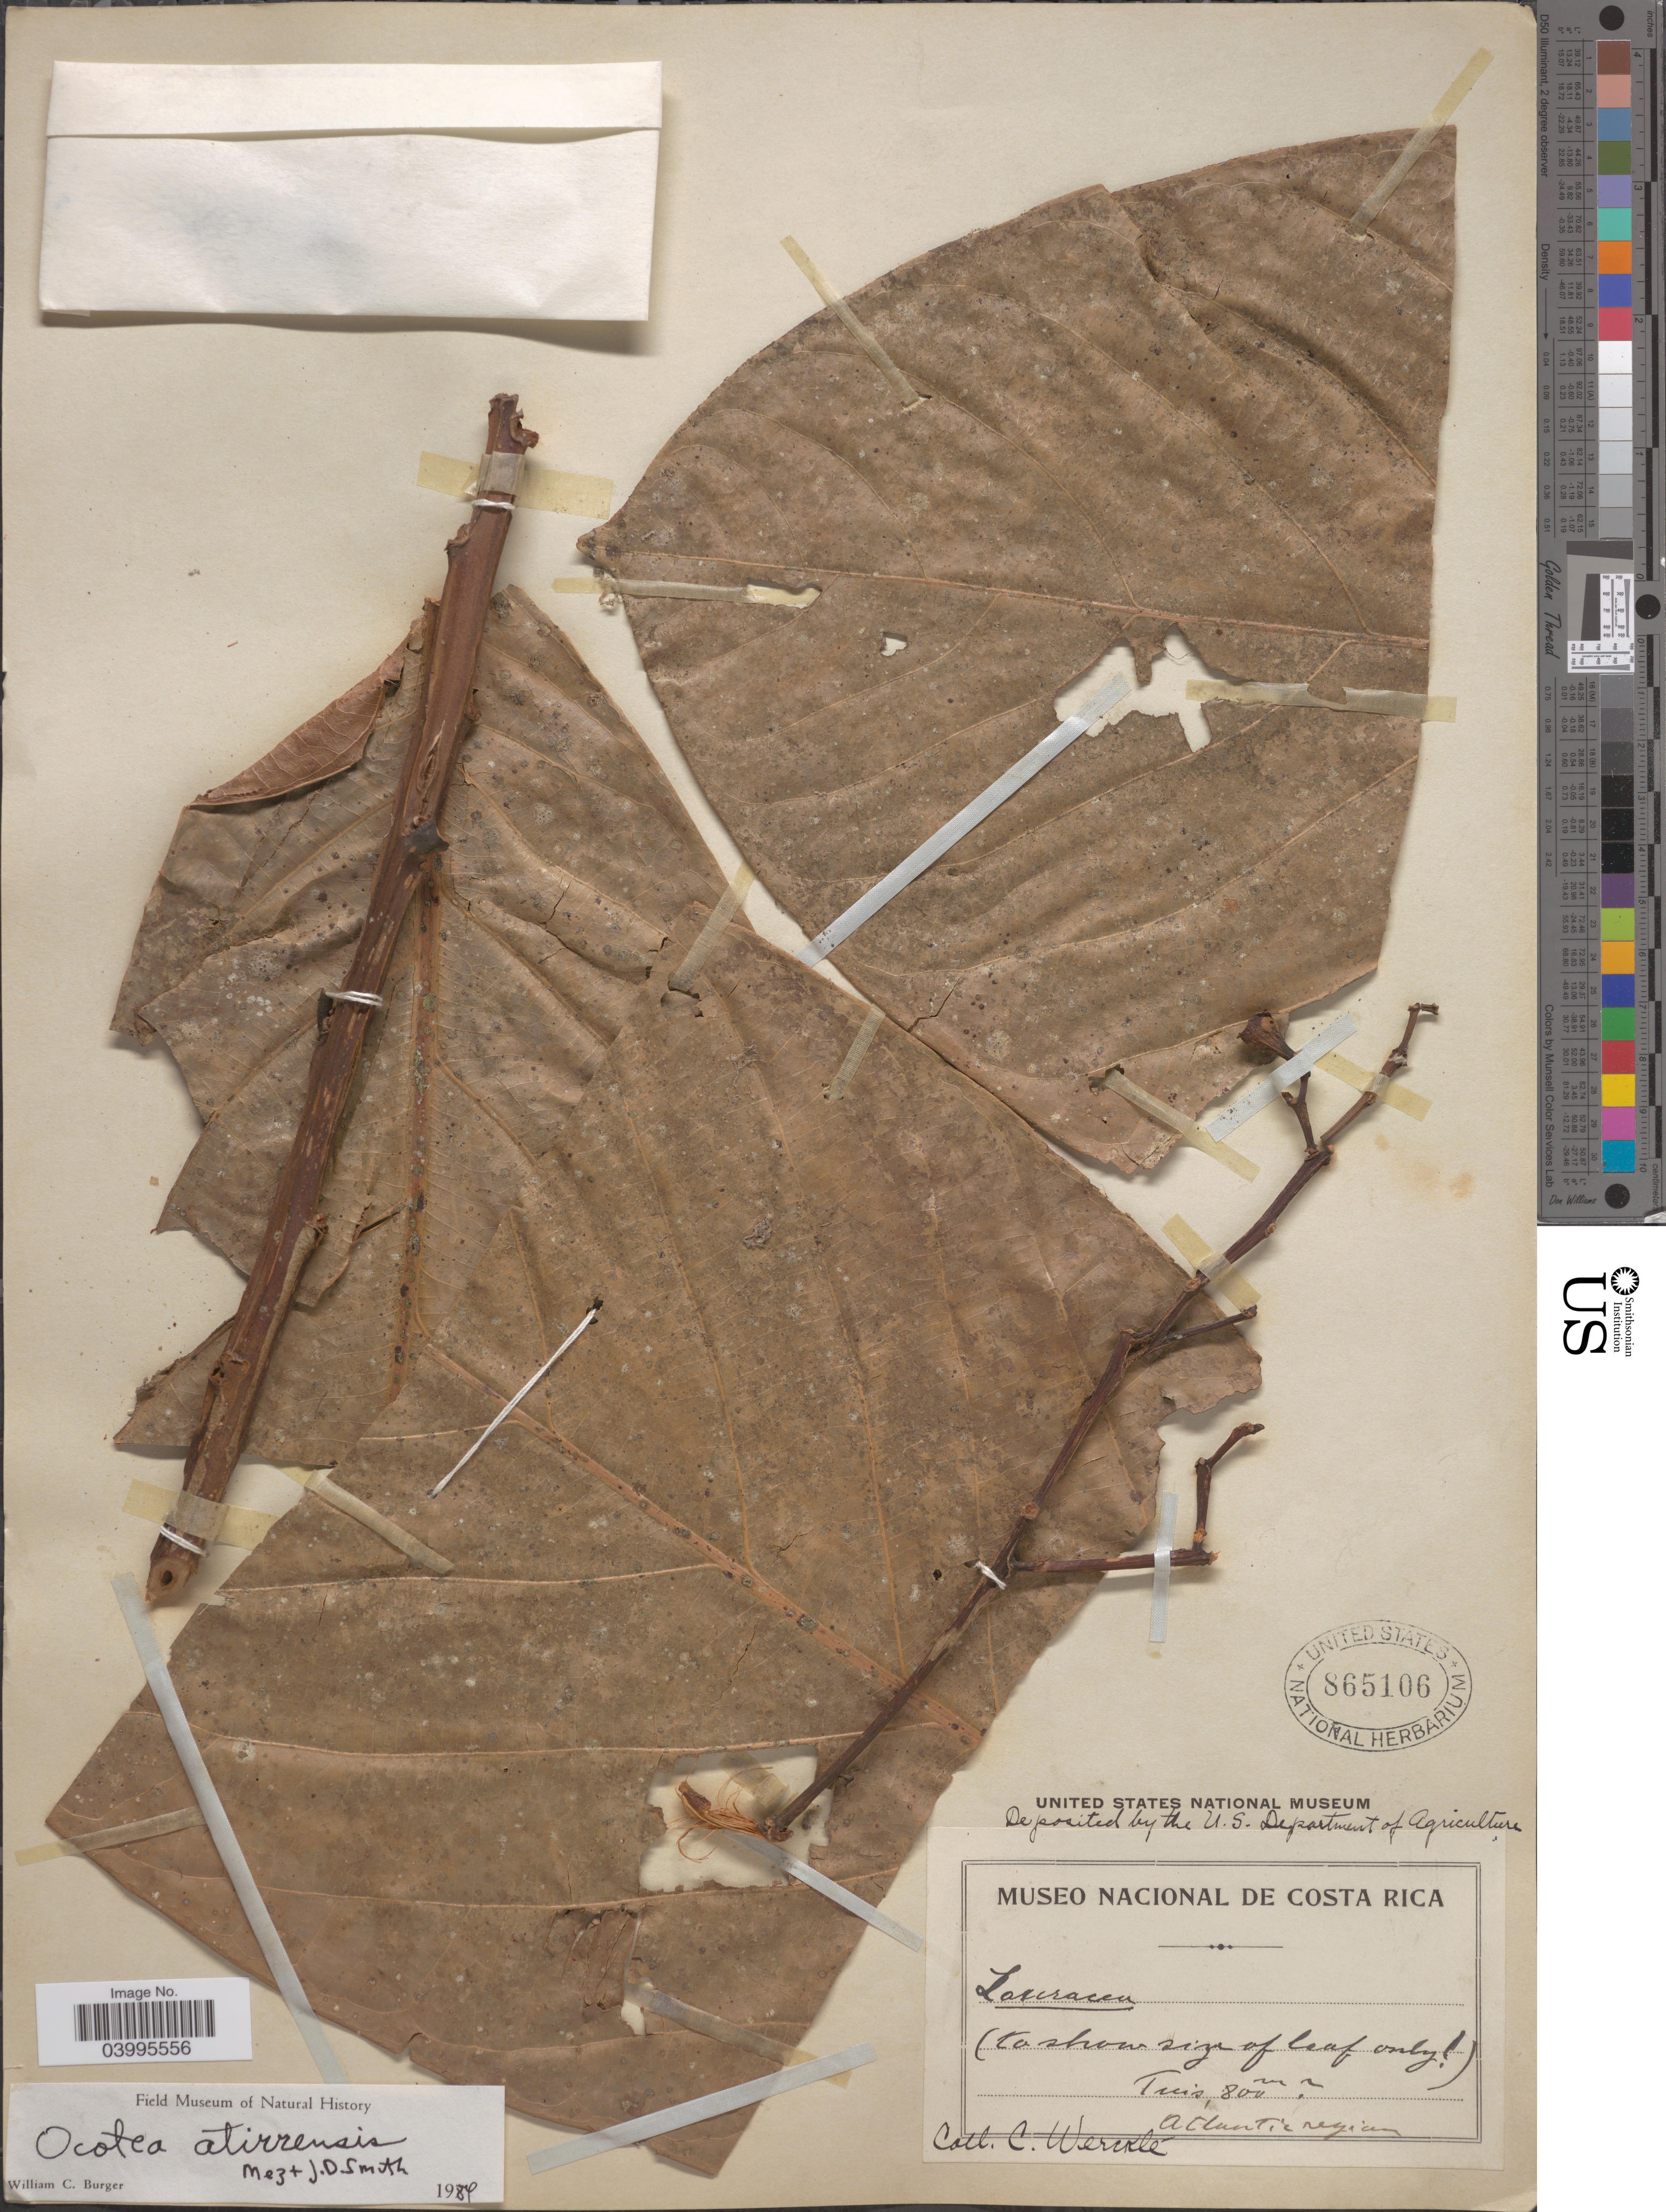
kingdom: Plantae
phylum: Tracheophyta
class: Magnoliopsida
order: Laurales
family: Lauraceae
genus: Ocotea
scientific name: Ocotea atirrensis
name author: Mez & Donn. Sm.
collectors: C. Wercklé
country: Costa Rica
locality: Tuis, Atlantic region.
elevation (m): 800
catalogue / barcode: US 865106